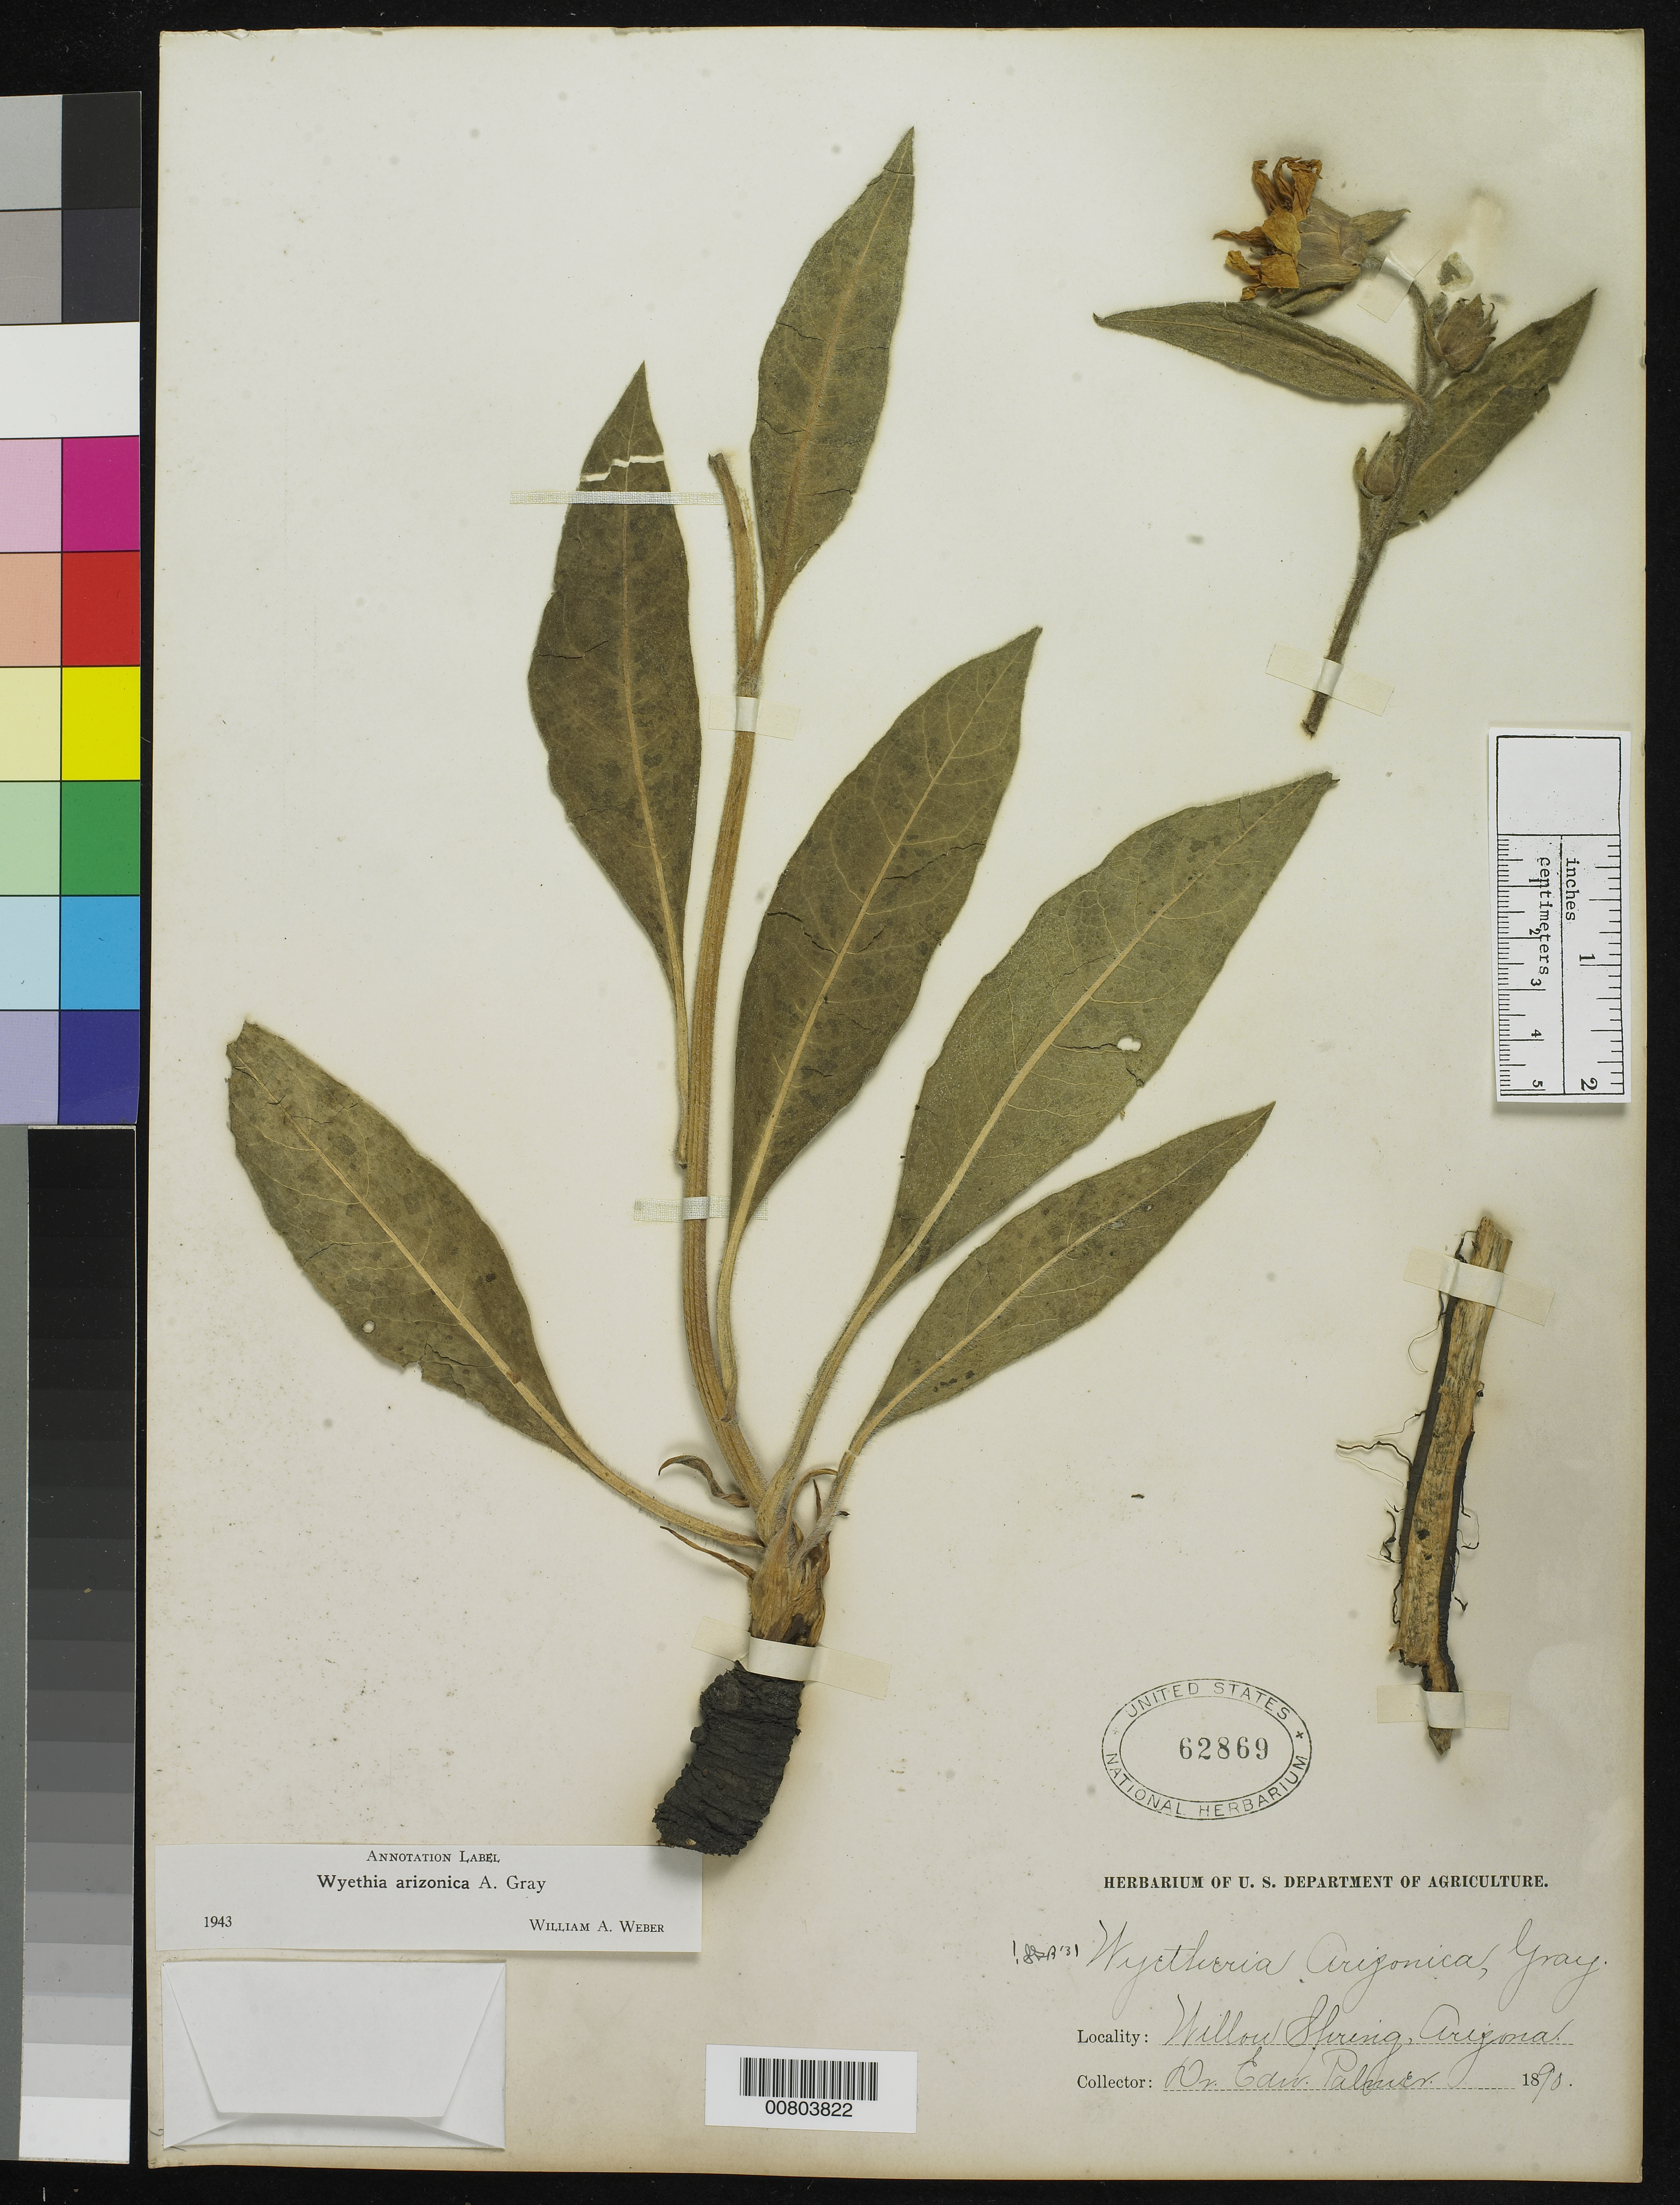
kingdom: Plantae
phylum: Tracheophyta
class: Magnoliopsida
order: Asterales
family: Asteraceae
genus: Wyethia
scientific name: Wyethia arizonica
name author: A. Gray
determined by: Weber, W. A.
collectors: E. Palmer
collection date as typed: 1890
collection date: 1890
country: United States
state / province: Arizona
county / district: Coconino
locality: Willow Spring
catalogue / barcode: US 62869